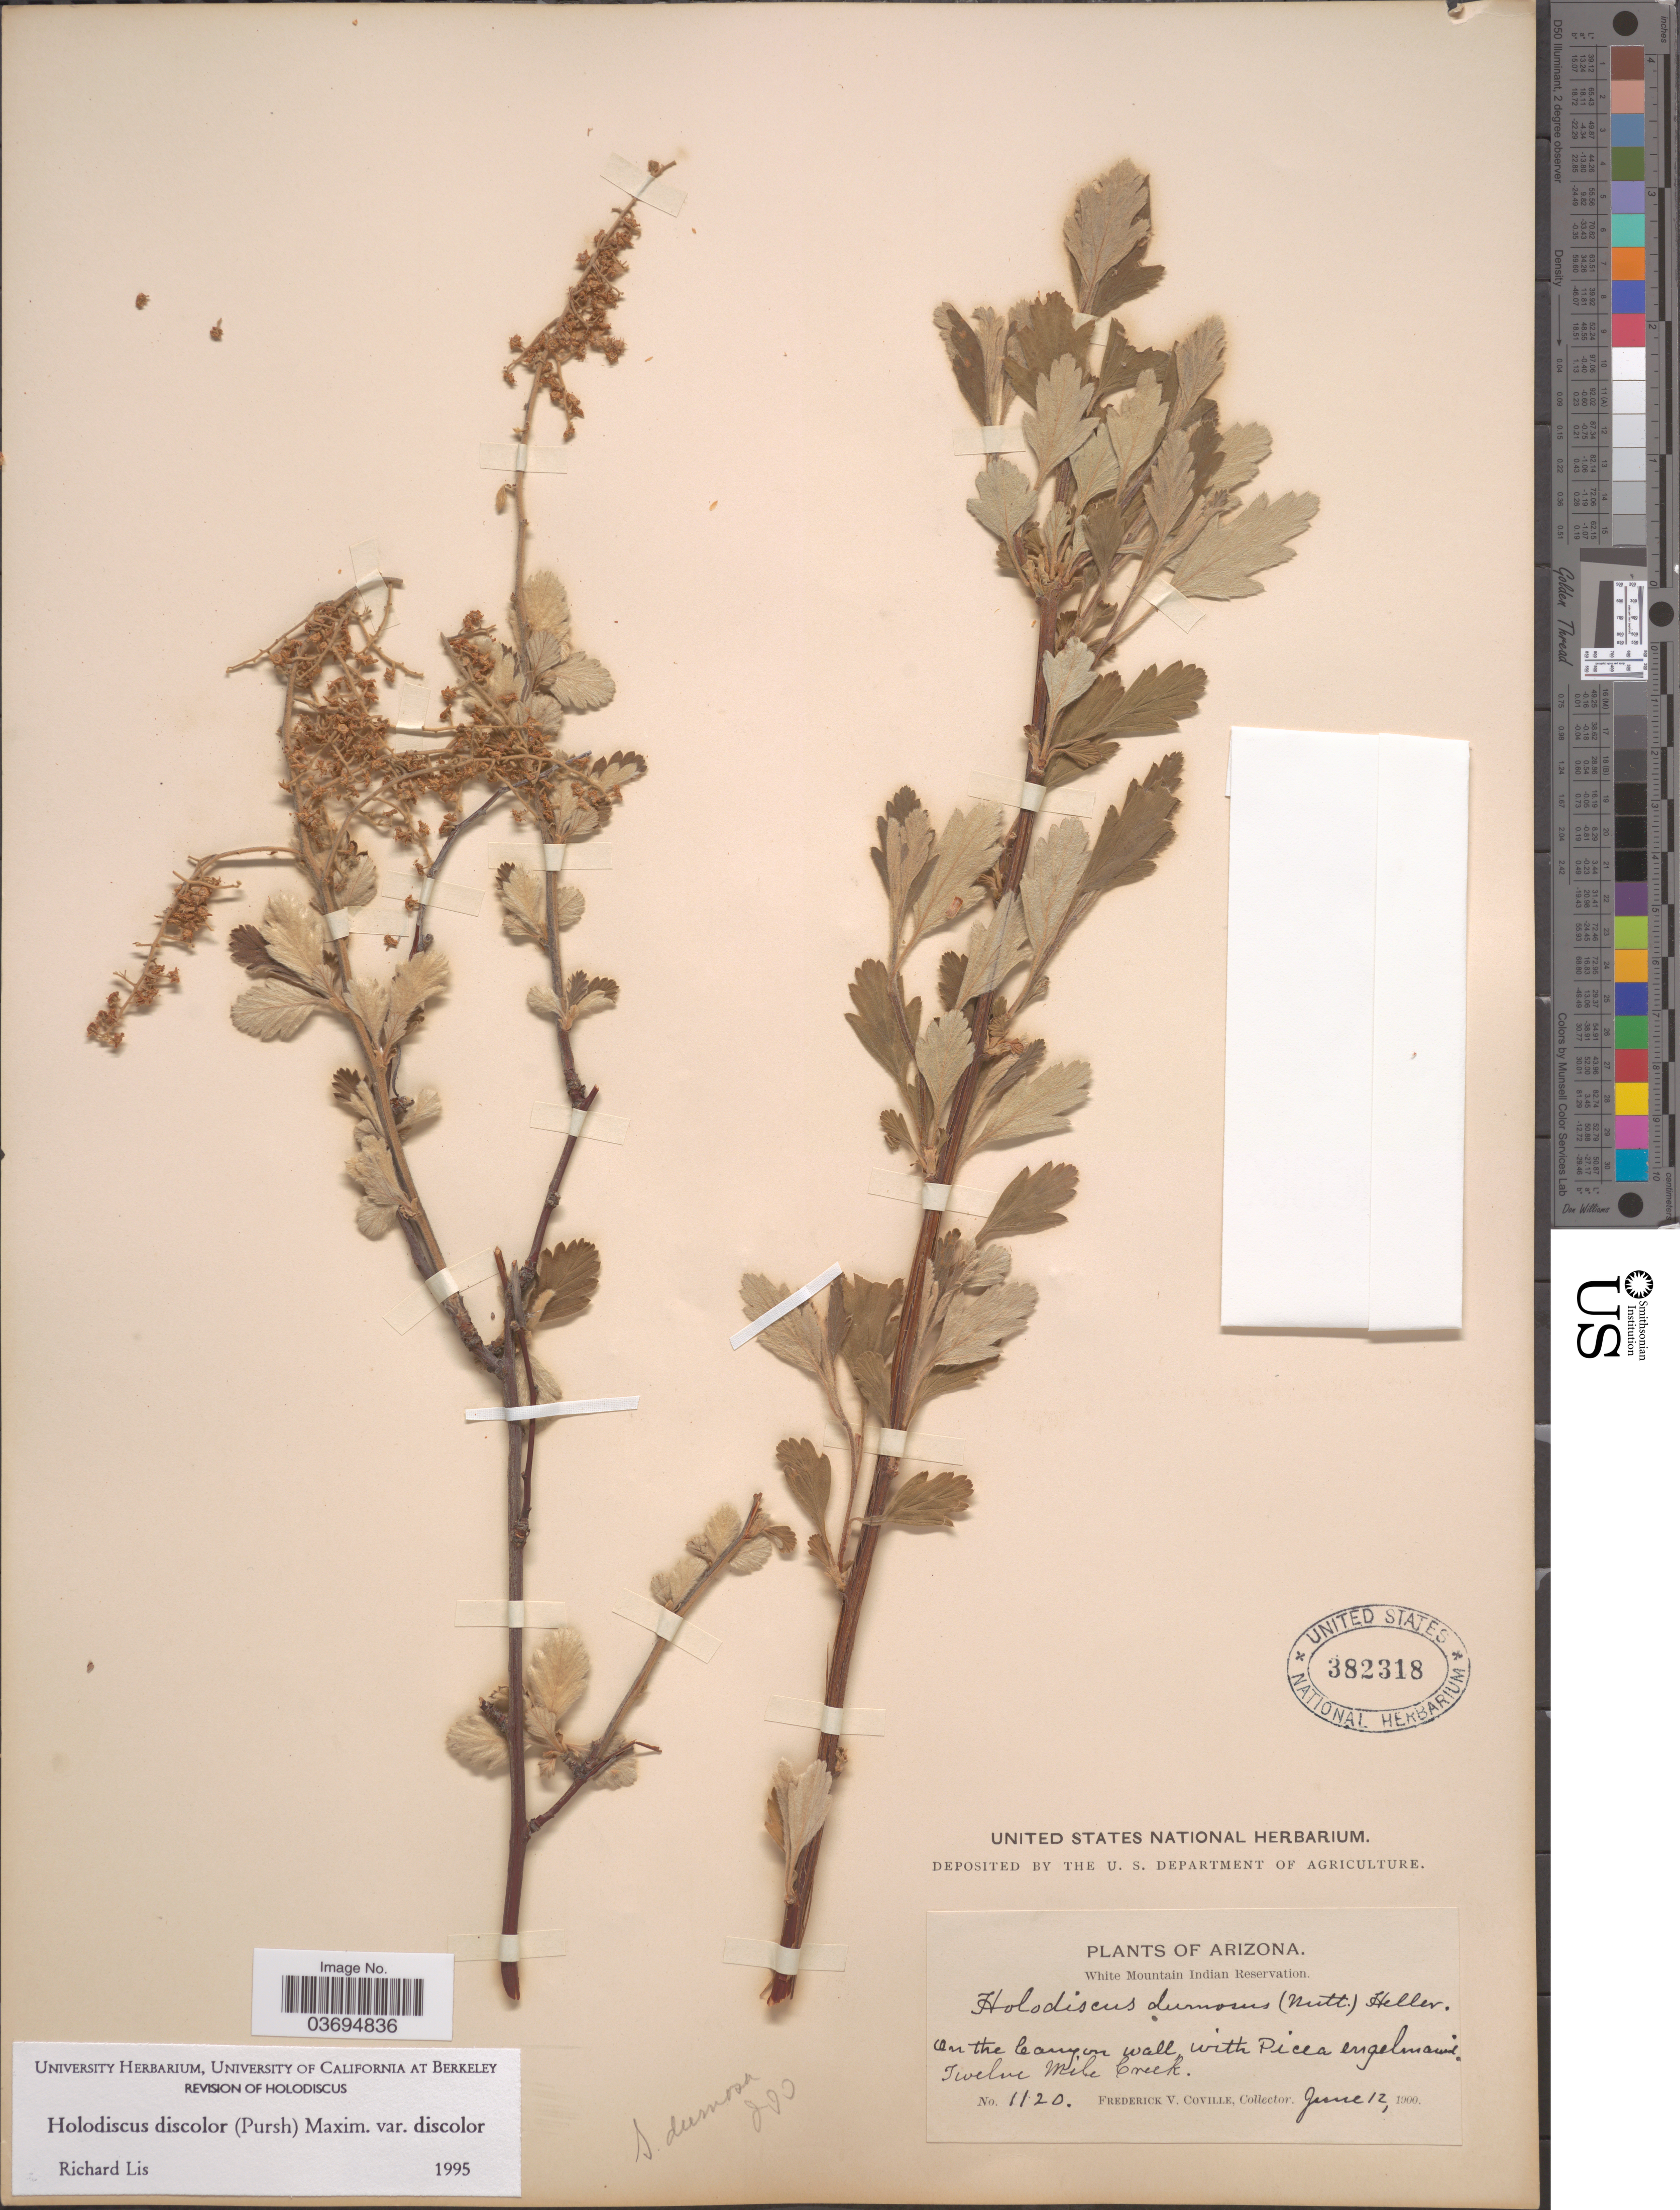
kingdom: Plantae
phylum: Tracheophyta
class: Magnoliopsida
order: Rosales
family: Rosaceae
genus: Holodiscus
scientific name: Holodiscus discolor var. discolor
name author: (Pursh) Maxim.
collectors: F. V. Coville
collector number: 1120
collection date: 1900-06-12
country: United States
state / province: Arizona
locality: White Mountain Indian Reservation. On the Canyon. Twelve Mile Creek.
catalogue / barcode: US 382318